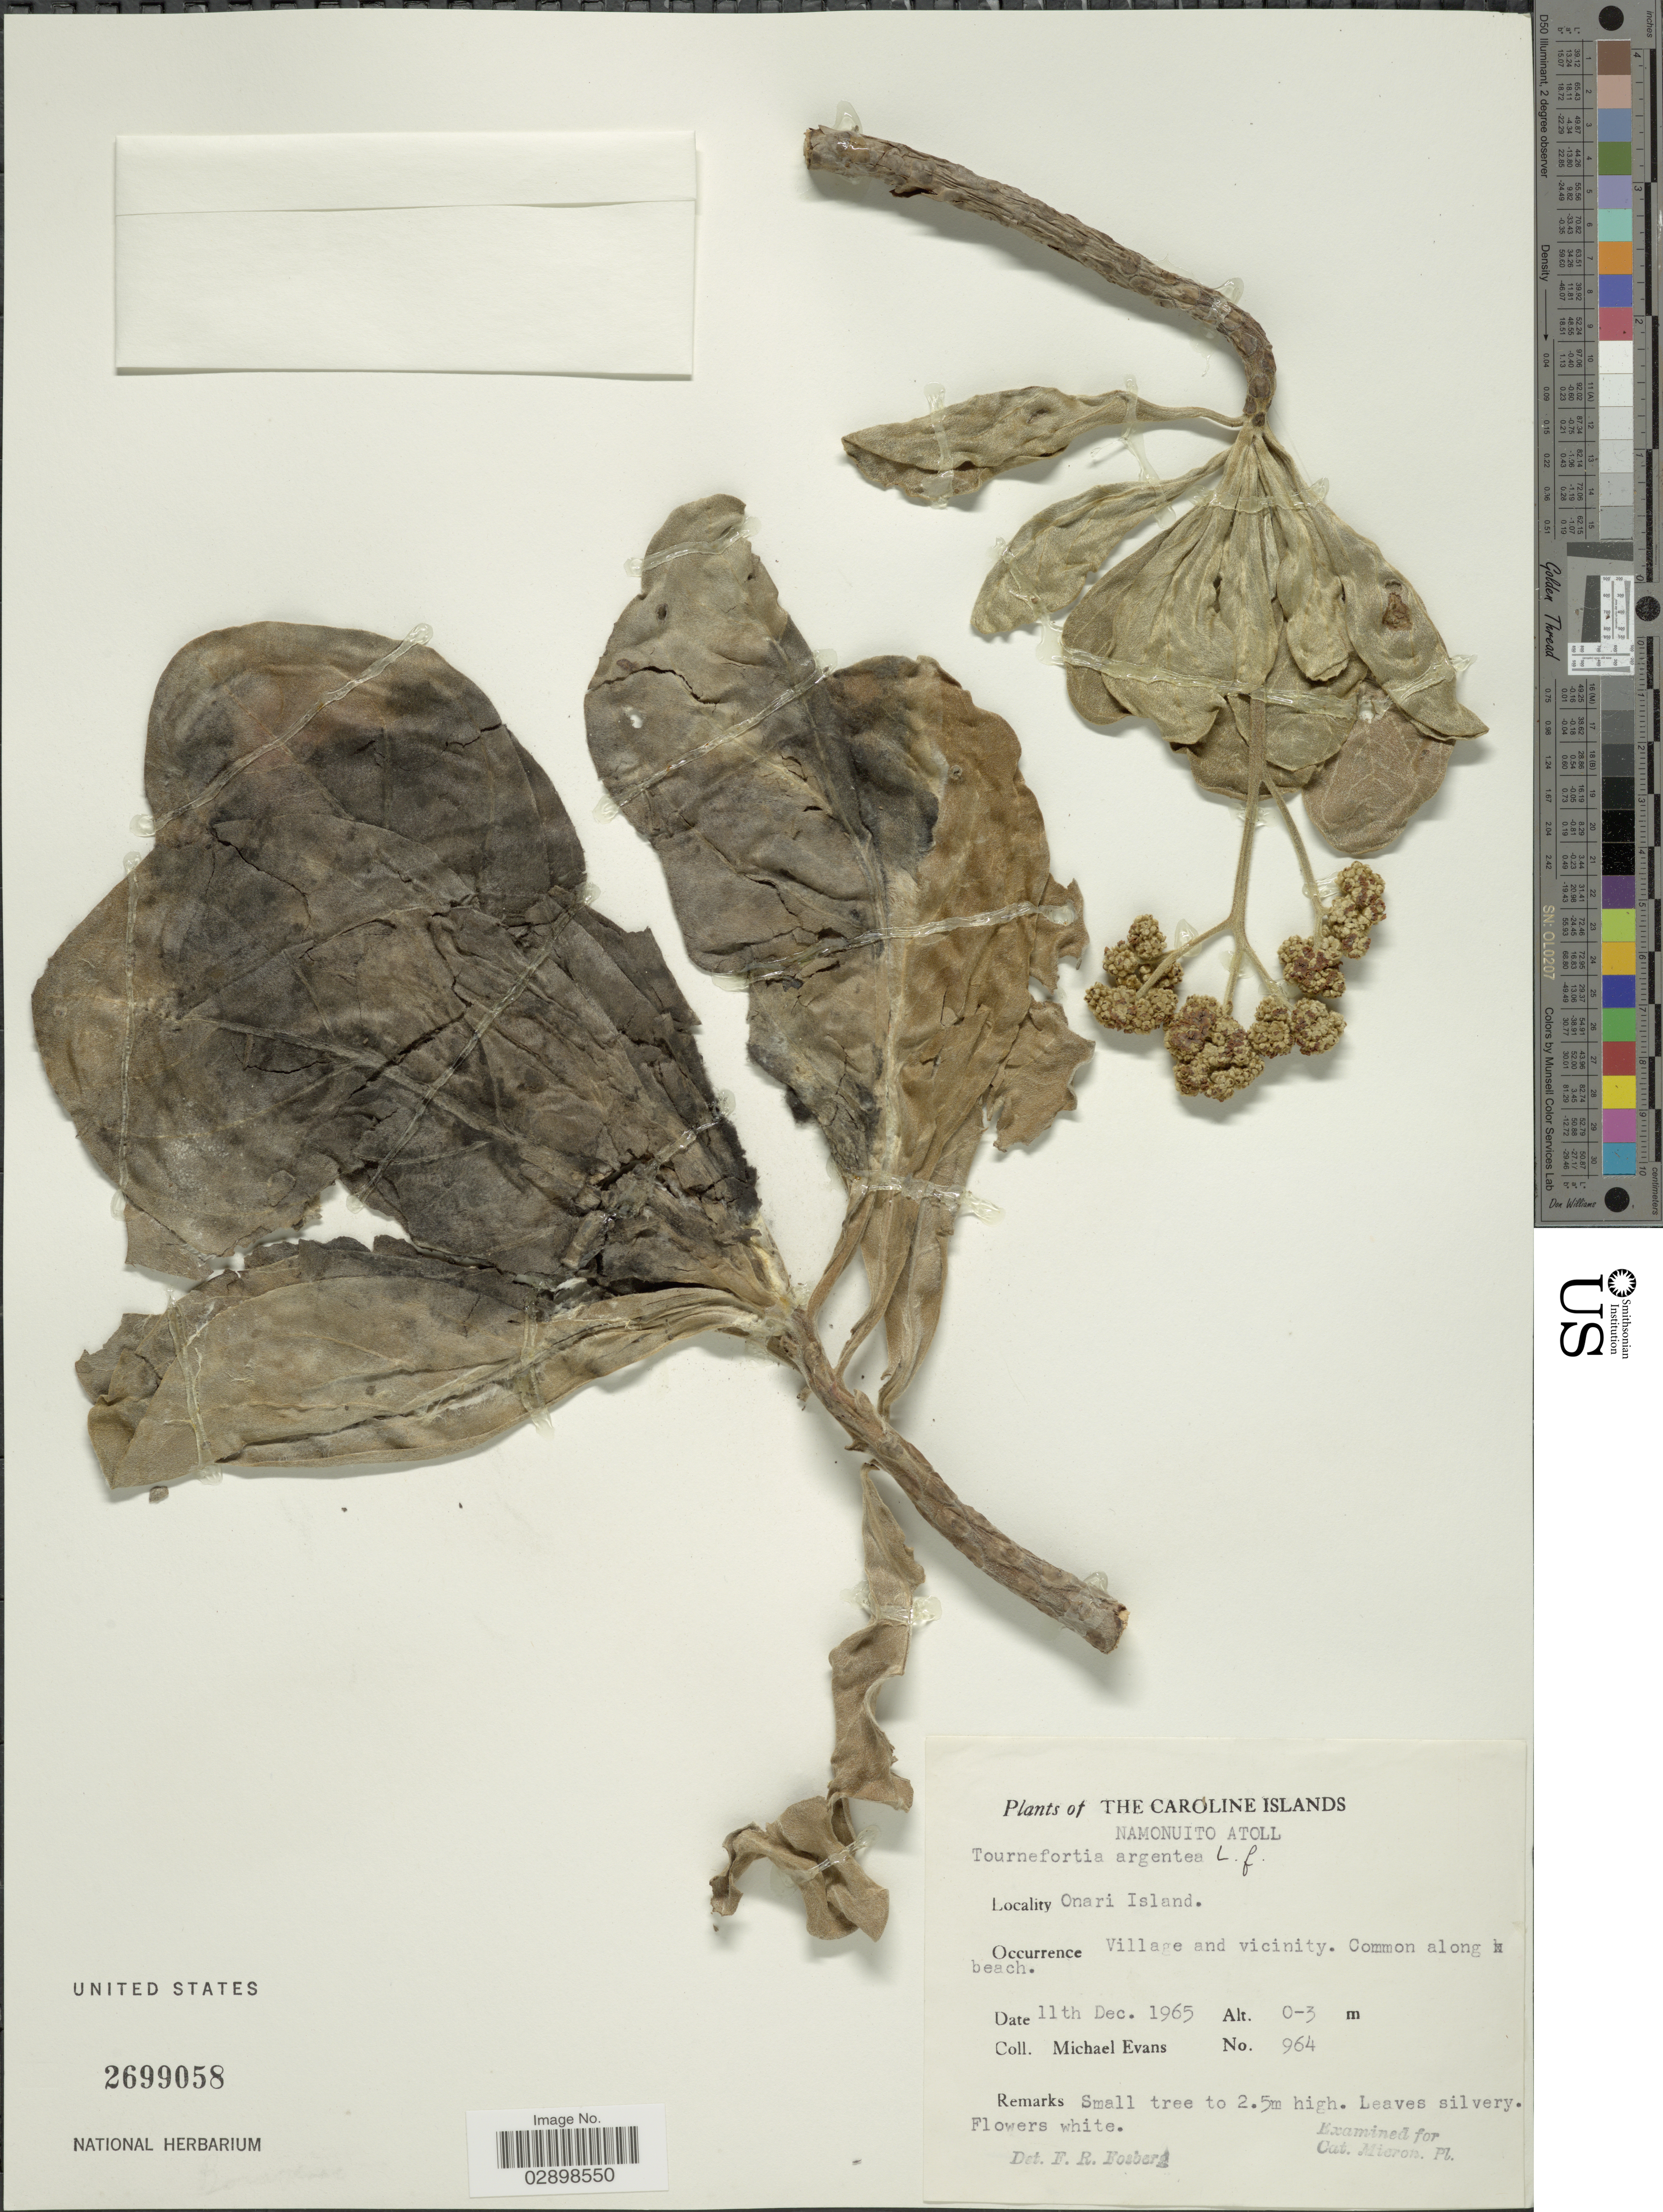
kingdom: Plantae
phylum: Tracheophyta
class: Magnoliopsida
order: Boraginales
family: Heliotropiaceae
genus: Heliotropium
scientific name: Heliotropium arboreum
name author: (Blanco) Mabberley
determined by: Wagner, W. L., (BOT), Smithsonian Institution - National Museum of Natural History (UNITED STATES)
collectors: M. Evans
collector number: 964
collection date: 1965-12-11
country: Micronesia, Federated States of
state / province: Truk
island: Namonuito Atoll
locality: Caroline Islands. Namonuito Atoll. Onari Island. Village and vicinity.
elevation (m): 0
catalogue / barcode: US 2699058